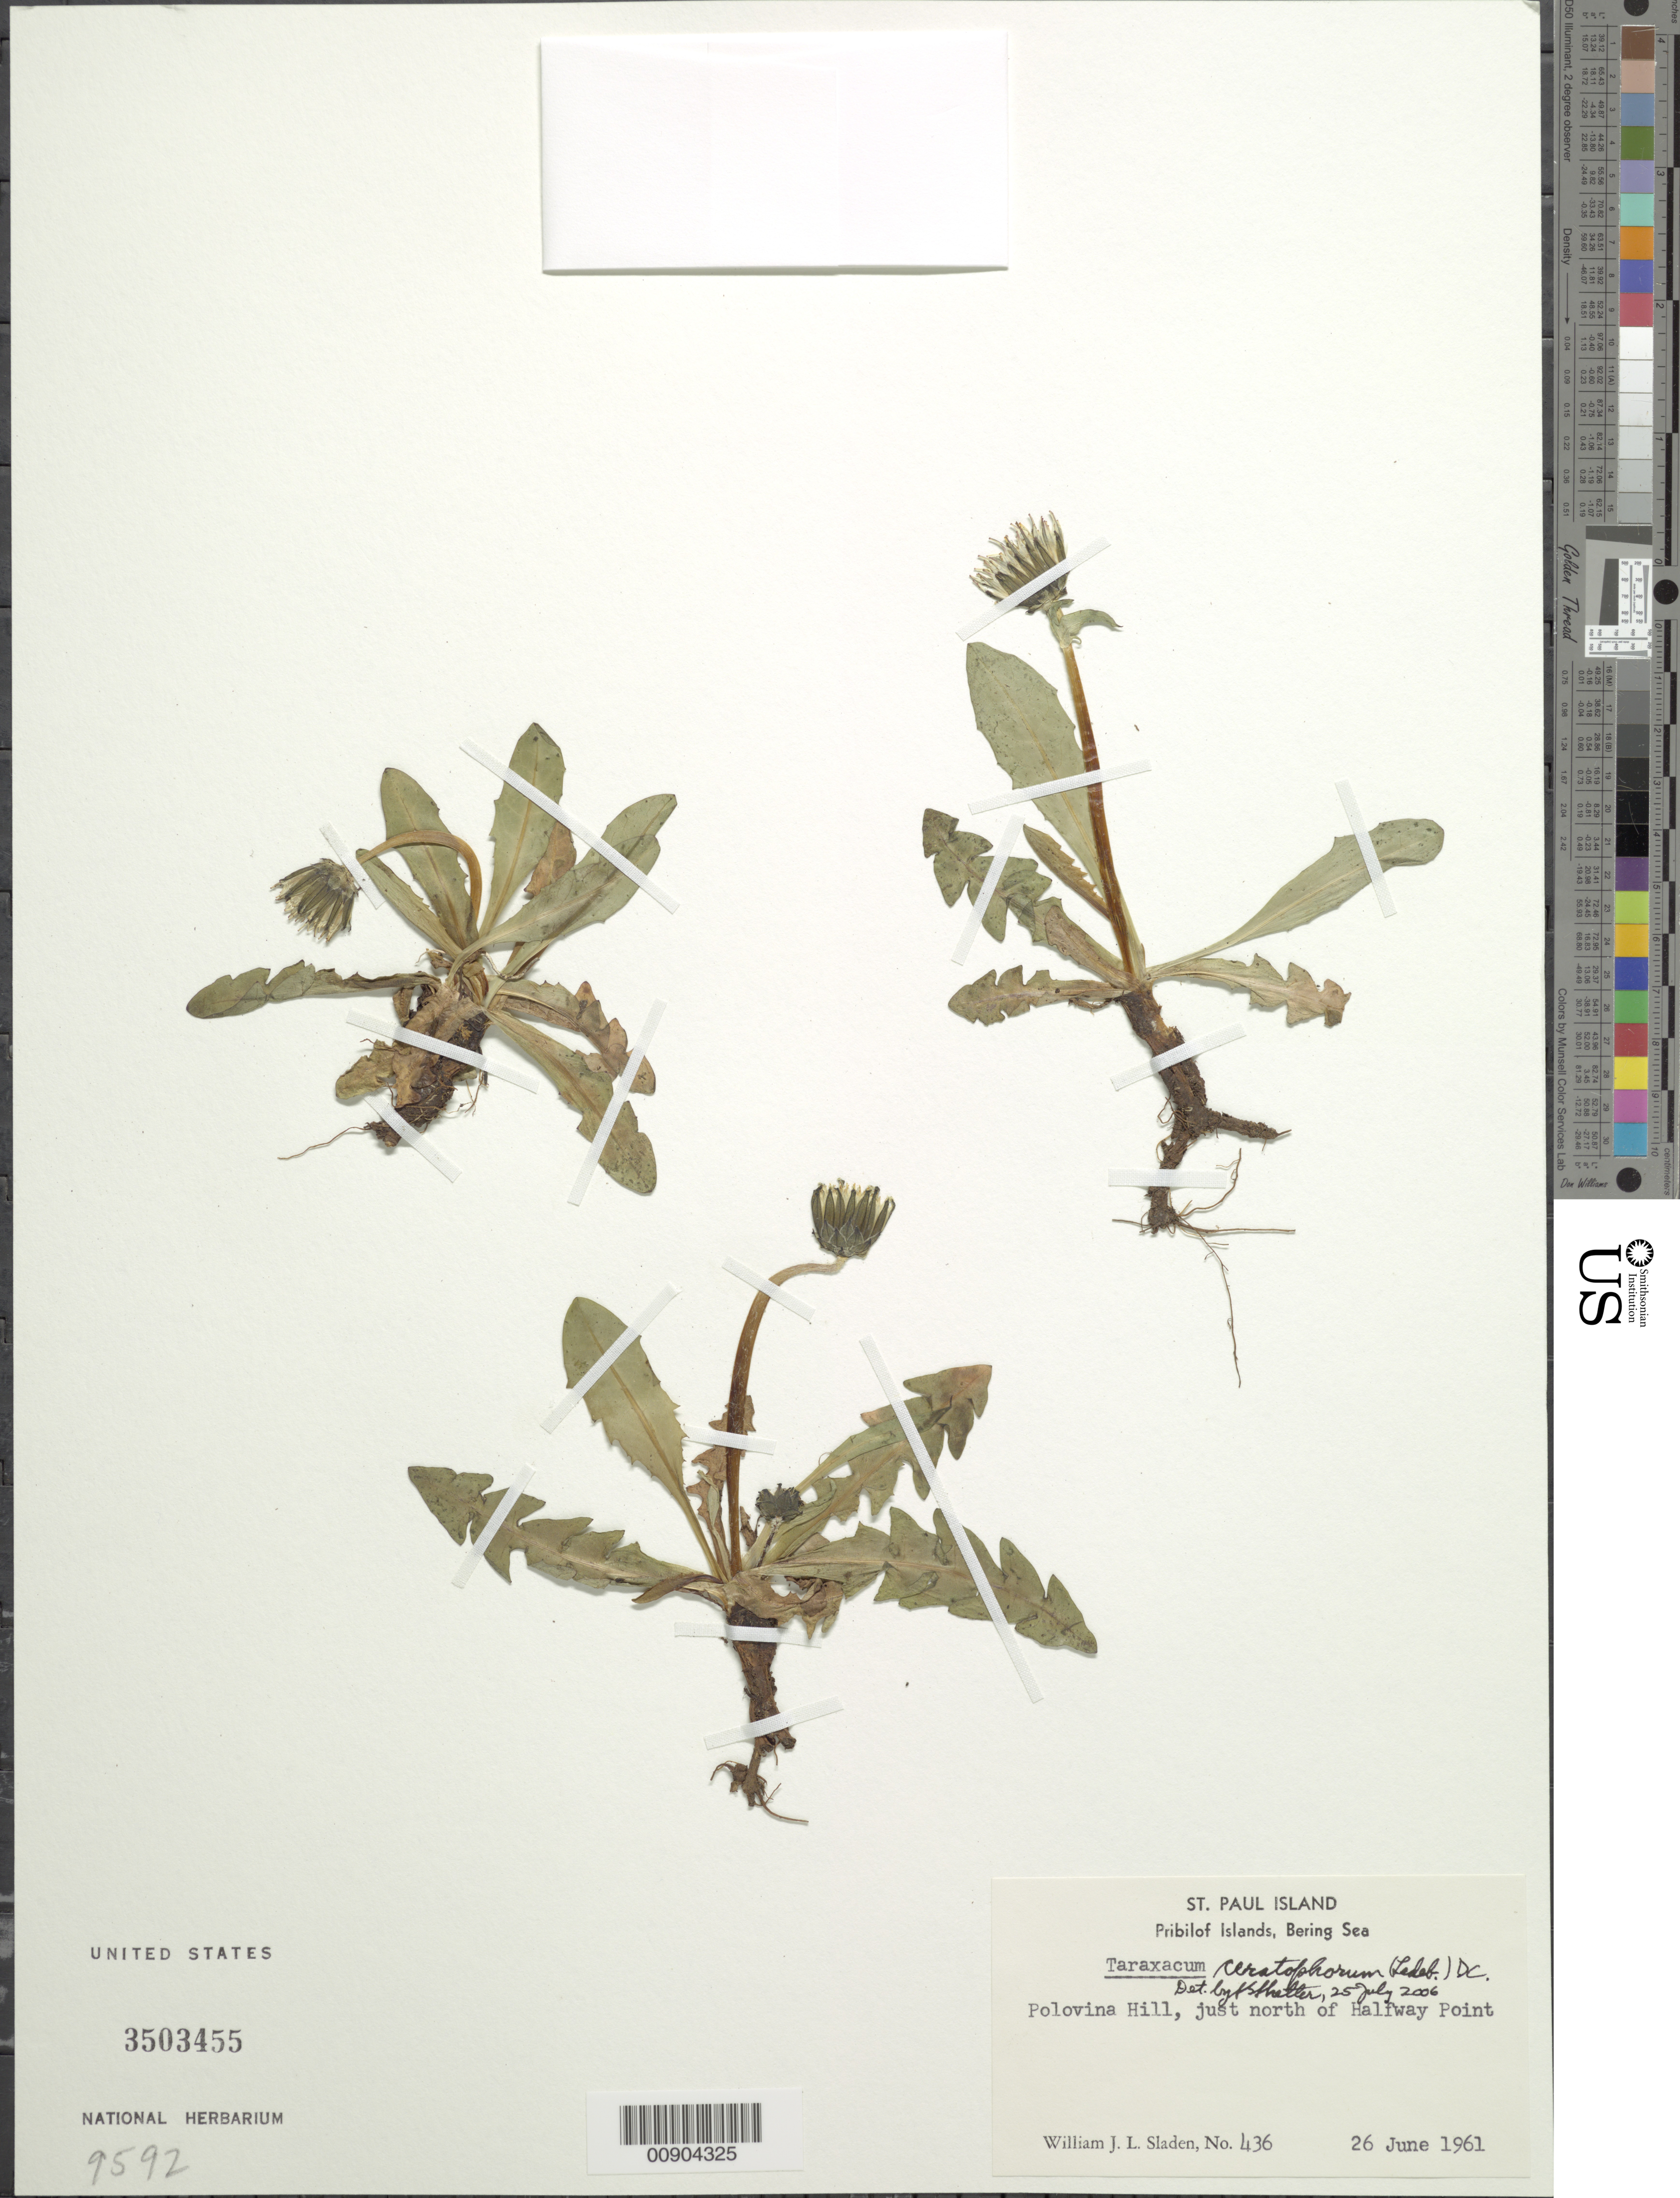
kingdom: Plantae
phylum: Tracheophyta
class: Magnoliopsida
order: Asterales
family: Asteraceae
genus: Taraxacum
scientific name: Taraxacum ceratophorum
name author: (Ledeb.) DC.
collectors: W. Sladen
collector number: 436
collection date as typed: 26 Jun 1961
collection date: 1961-06-26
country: United States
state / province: Alaska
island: St. Paul Island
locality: Polovina Hill, just north of Halfway Point., Bering Sea, Pribilof Islands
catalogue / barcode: US 3503455